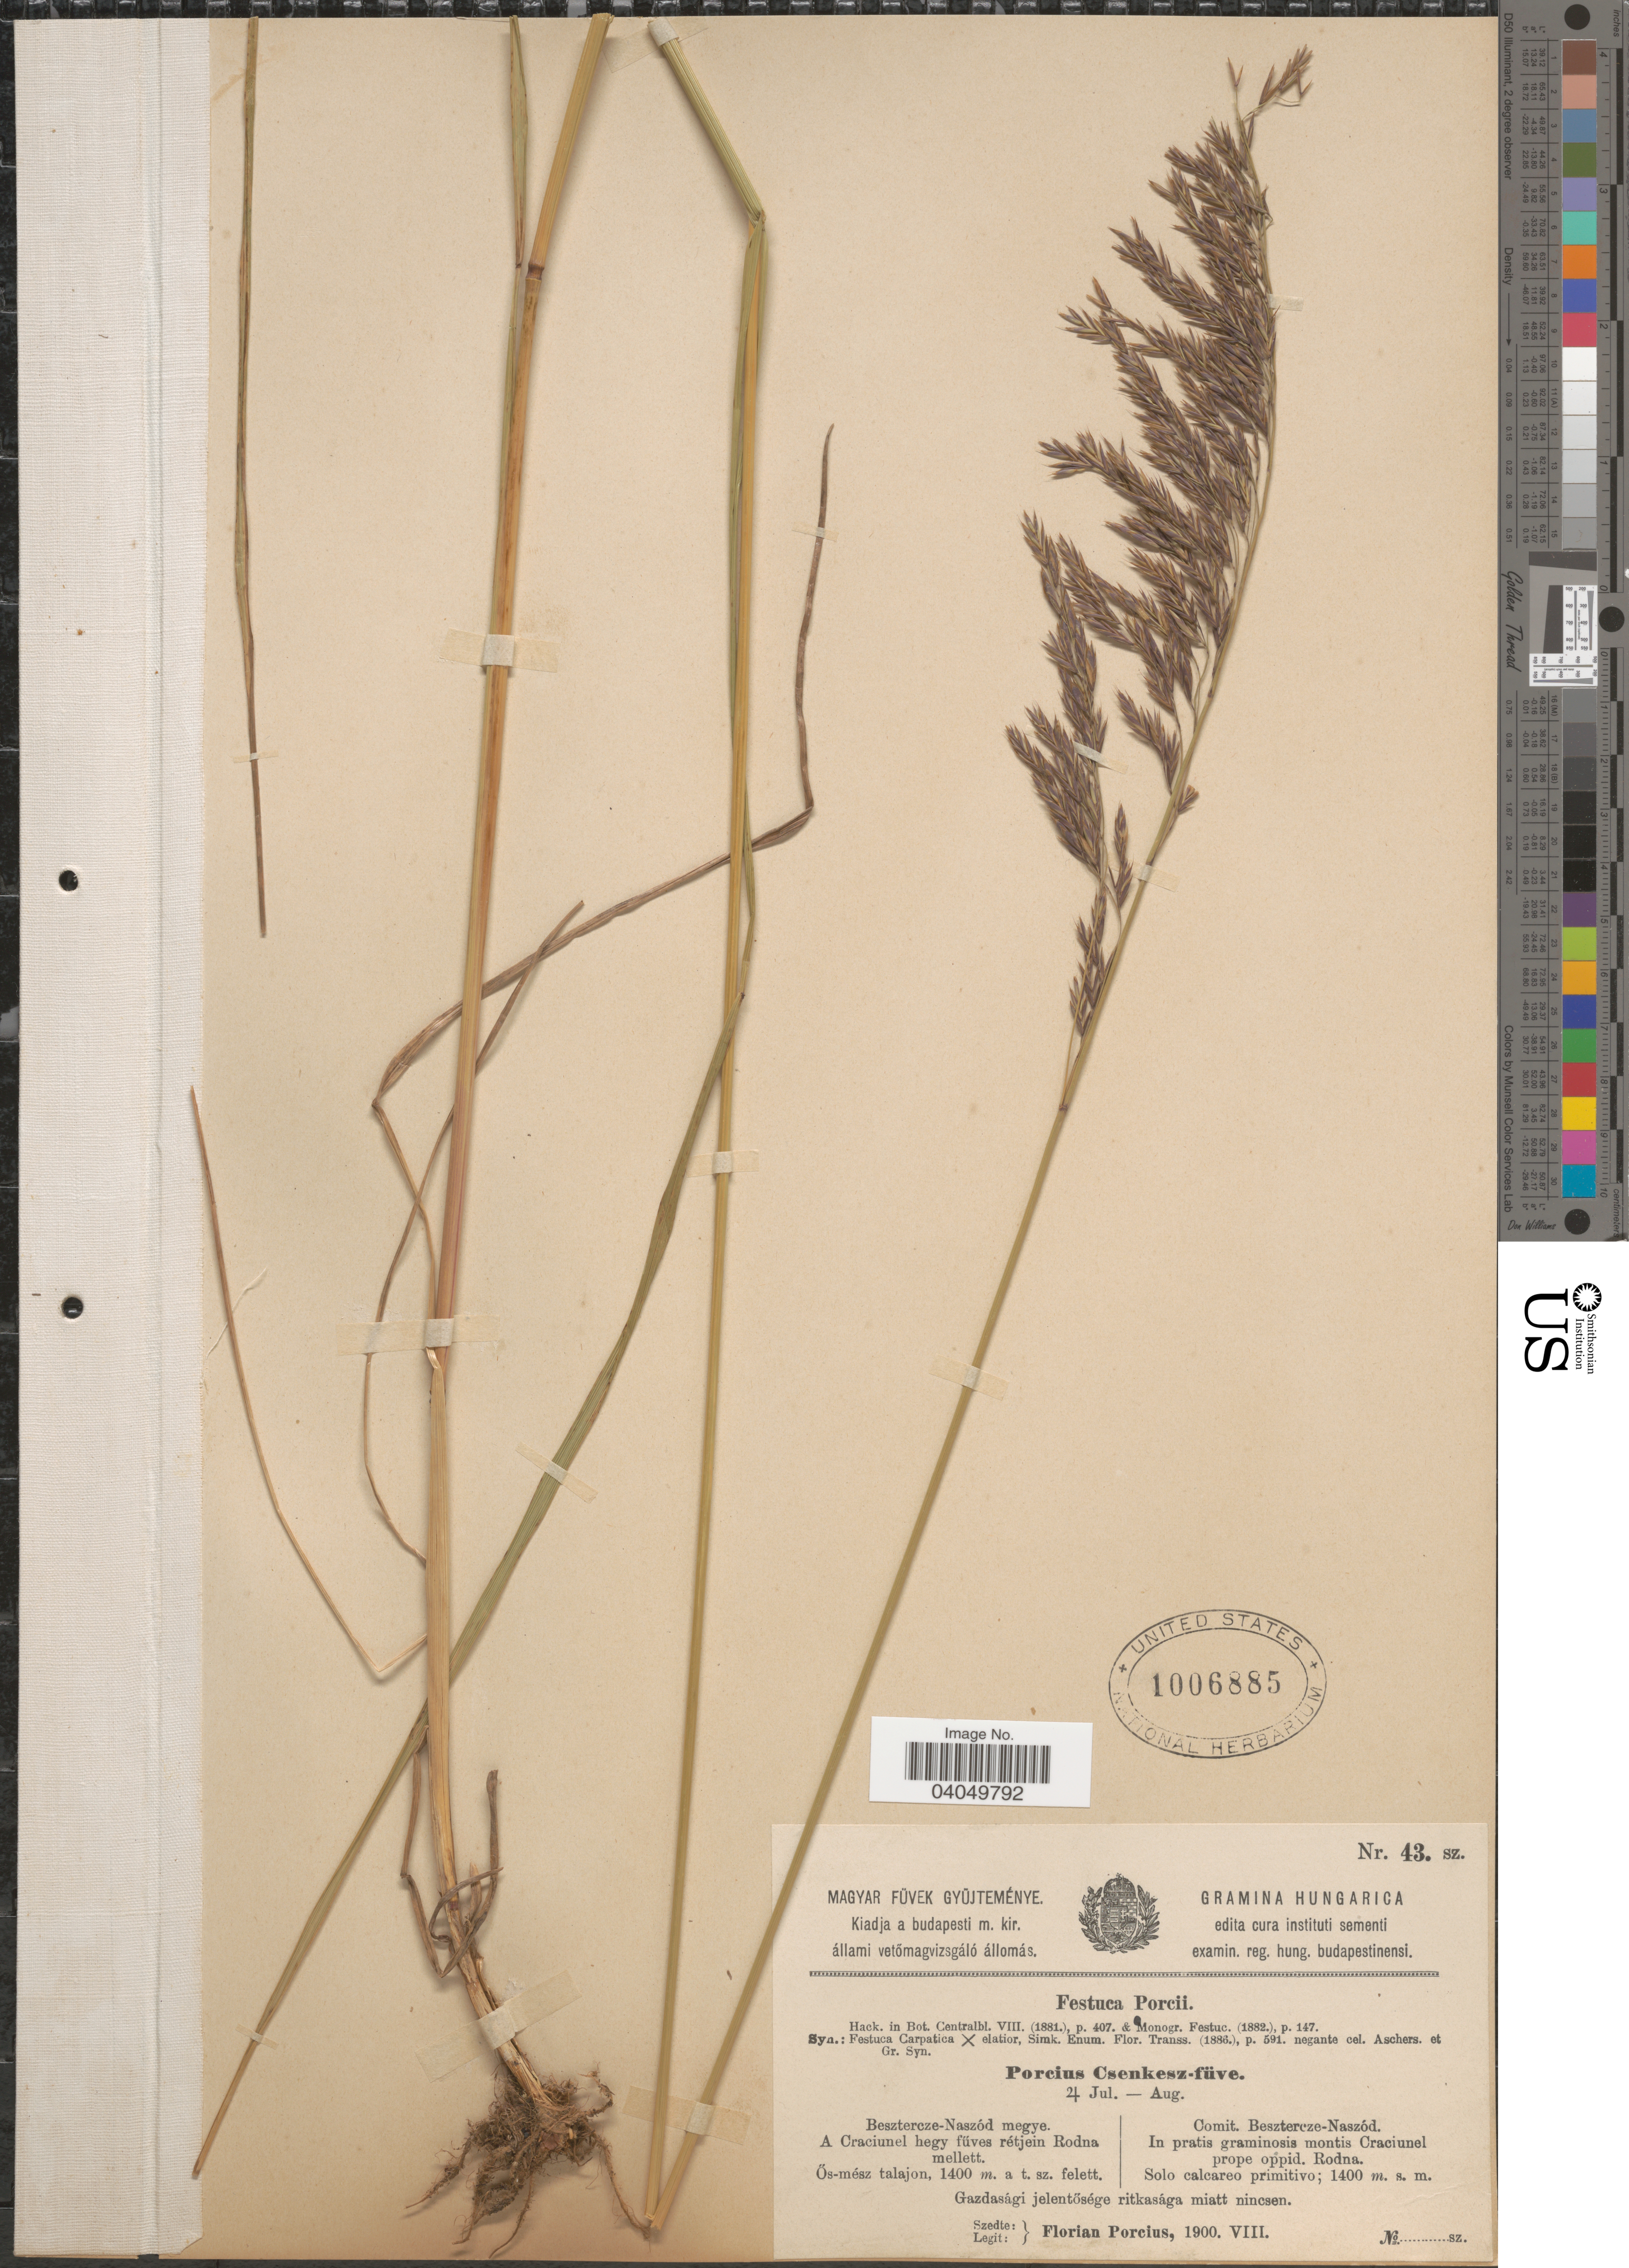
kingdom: Plantae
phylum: Tracheophyta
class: Liliopsida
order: Poales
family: Poaceae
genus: Festuca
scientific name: Festuca porcii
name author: Hack.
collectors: F. Porcius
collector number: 43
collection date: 1900-08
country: Hungary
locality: Comit. Besztereze-Naszód. In pratis graminosis montis Craciunel prope oppid. Rodna.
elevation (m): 1400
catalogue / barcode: US 1006885